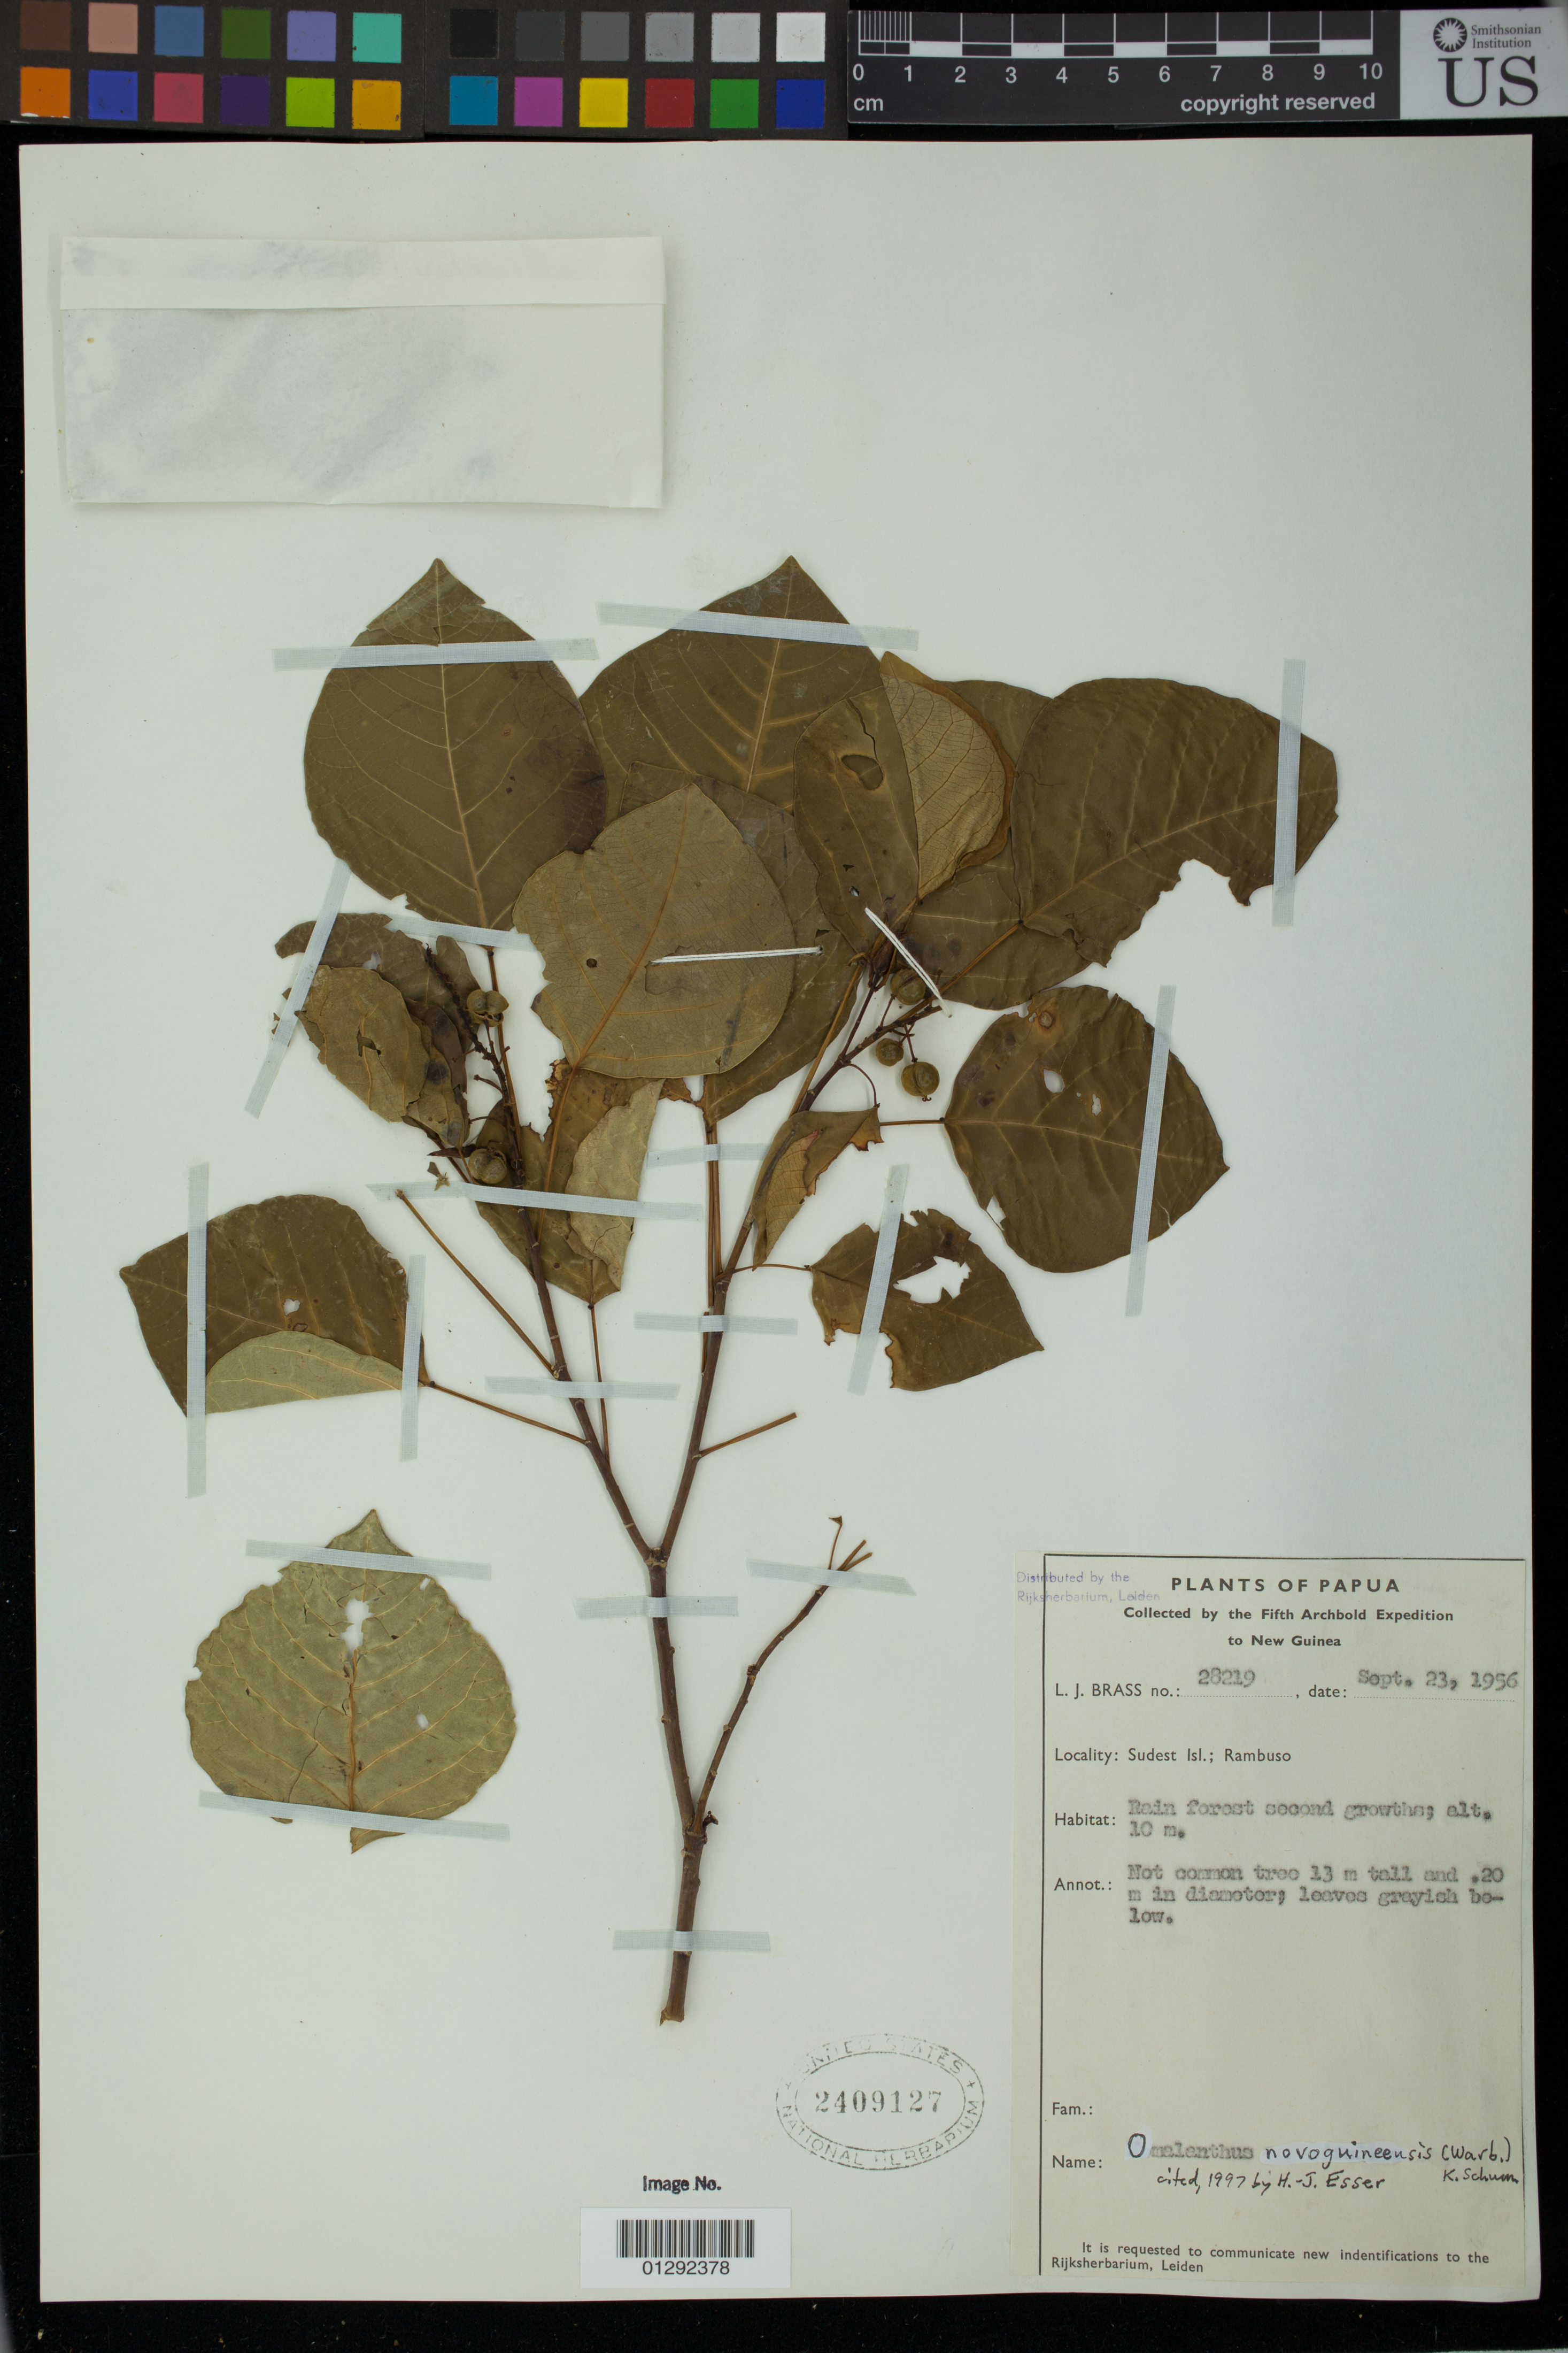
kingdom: Plantae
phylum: Tracheophyta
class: Magnoliopsida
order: Malpighiales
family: Euphorbiaceae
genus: Homalanthus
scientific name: Homalanthus novoguineensis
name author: (Warb.) K. Schum.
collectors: L. J. Brass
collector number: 28219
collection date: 1956-09-23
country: Papua New Guinea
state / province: Milne Bay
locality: Sudest Isl.; Rambuso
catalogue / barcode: US 2409127